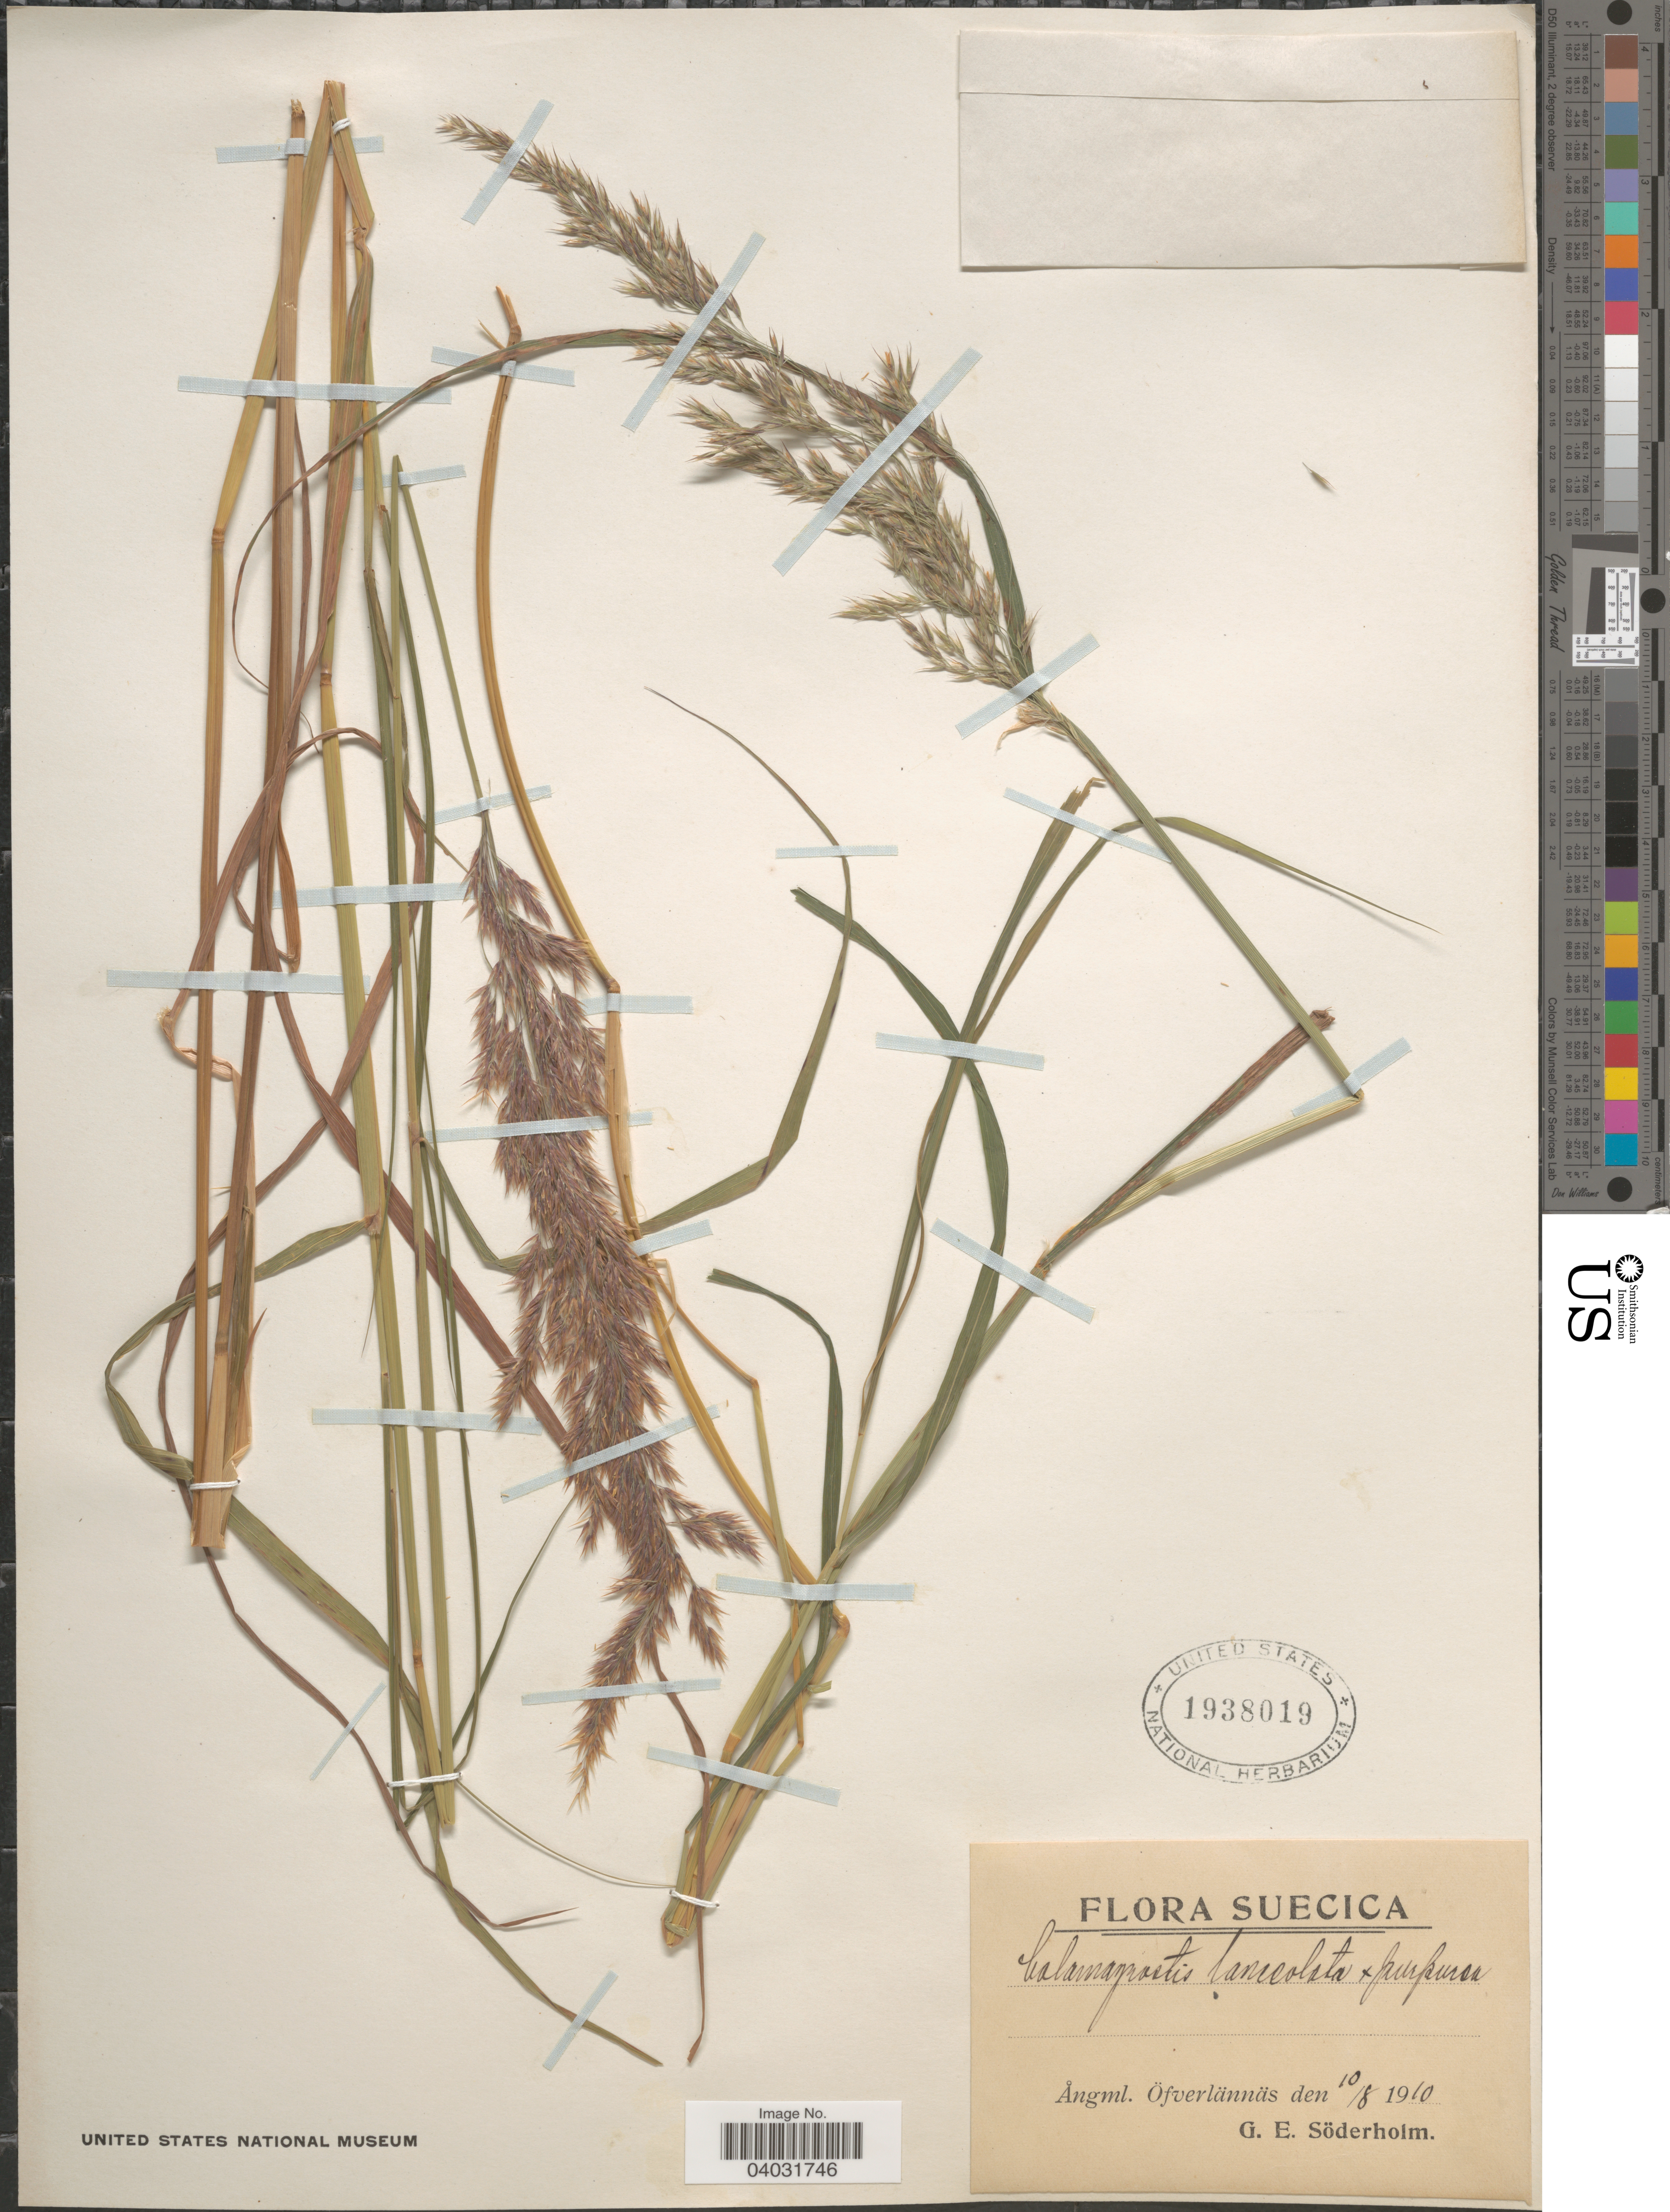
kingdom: Plantae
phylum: Tracheophyta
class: Liliopsida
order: Poales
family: Poaceae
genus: Calamagrostis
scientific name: Calamagrostis sp.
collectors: G. Söderholm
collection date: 1910-08-10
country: Sweden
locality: Suecica. Angml. Öfverlännäs den.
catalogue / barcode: US 1938019